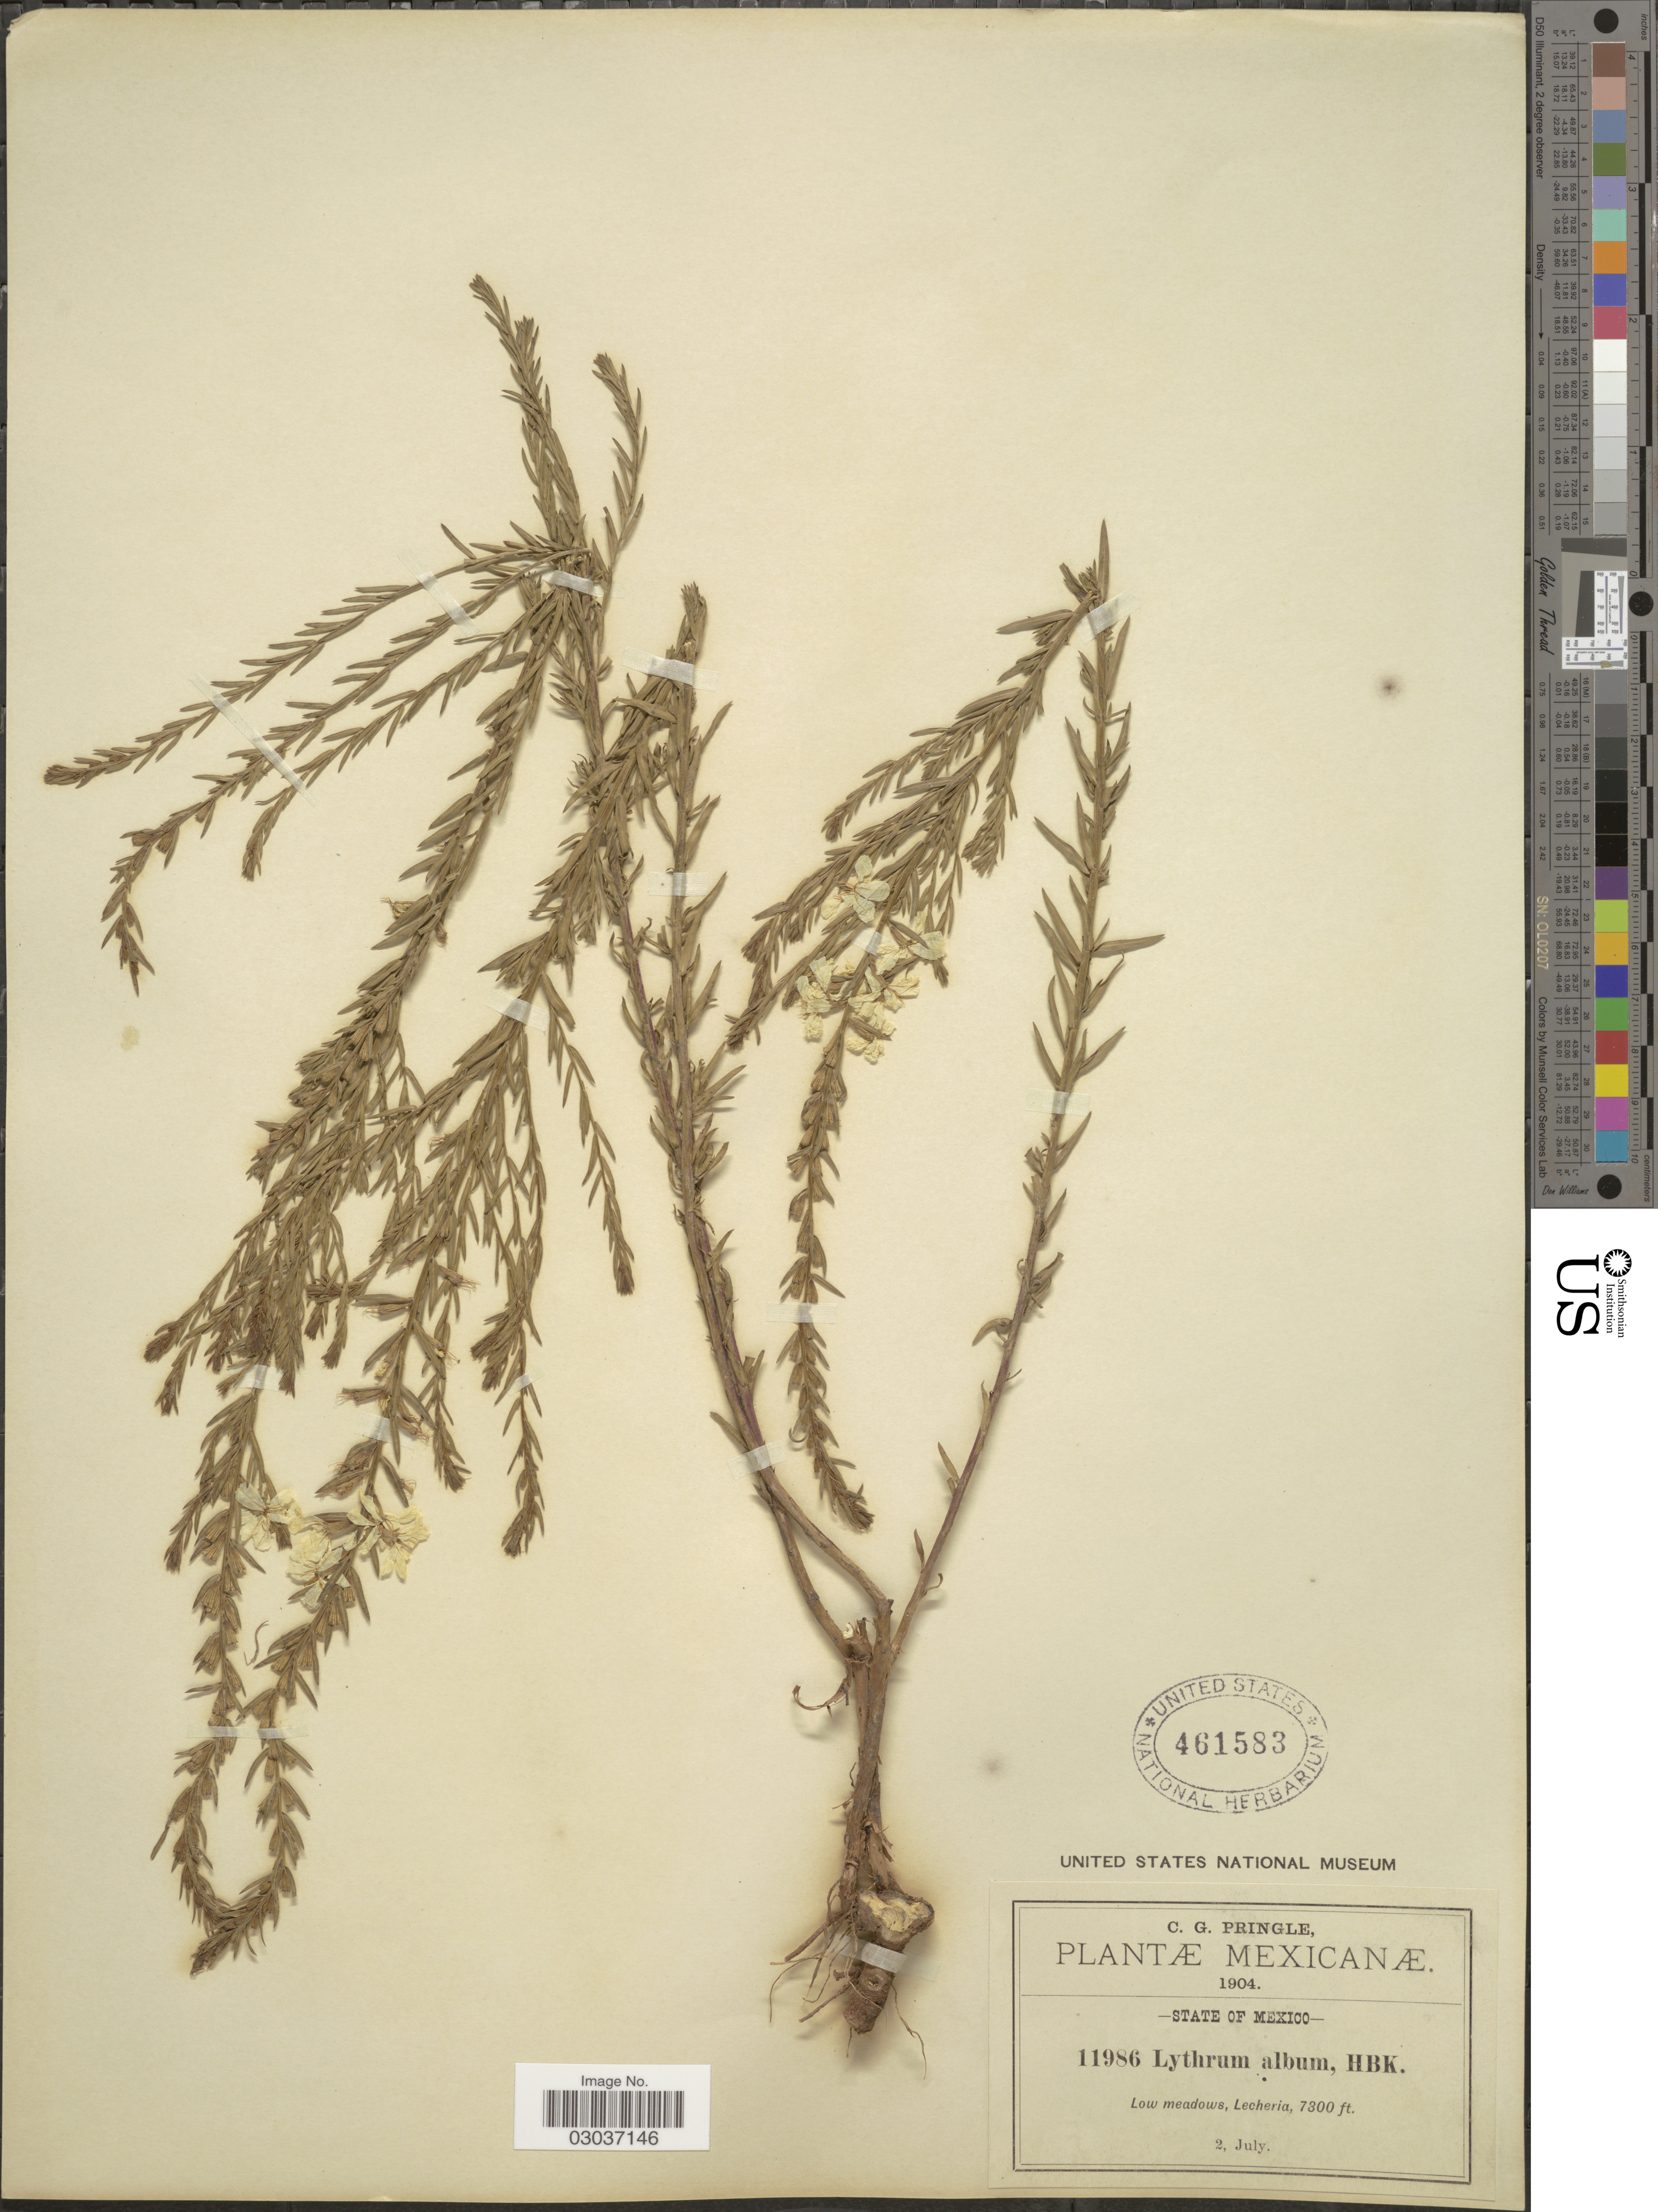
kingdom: Plantae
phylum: Tracheophyta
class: Magnoliopsida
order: Myrtales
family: Lythraceae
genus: Lythrum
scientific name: Lythrum album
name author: Kunth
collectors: C. G. Pringle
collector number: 11986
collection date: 1904-07-02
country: Mexico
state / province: México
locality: Lecheria.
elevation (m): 2225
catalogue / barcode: US 461583